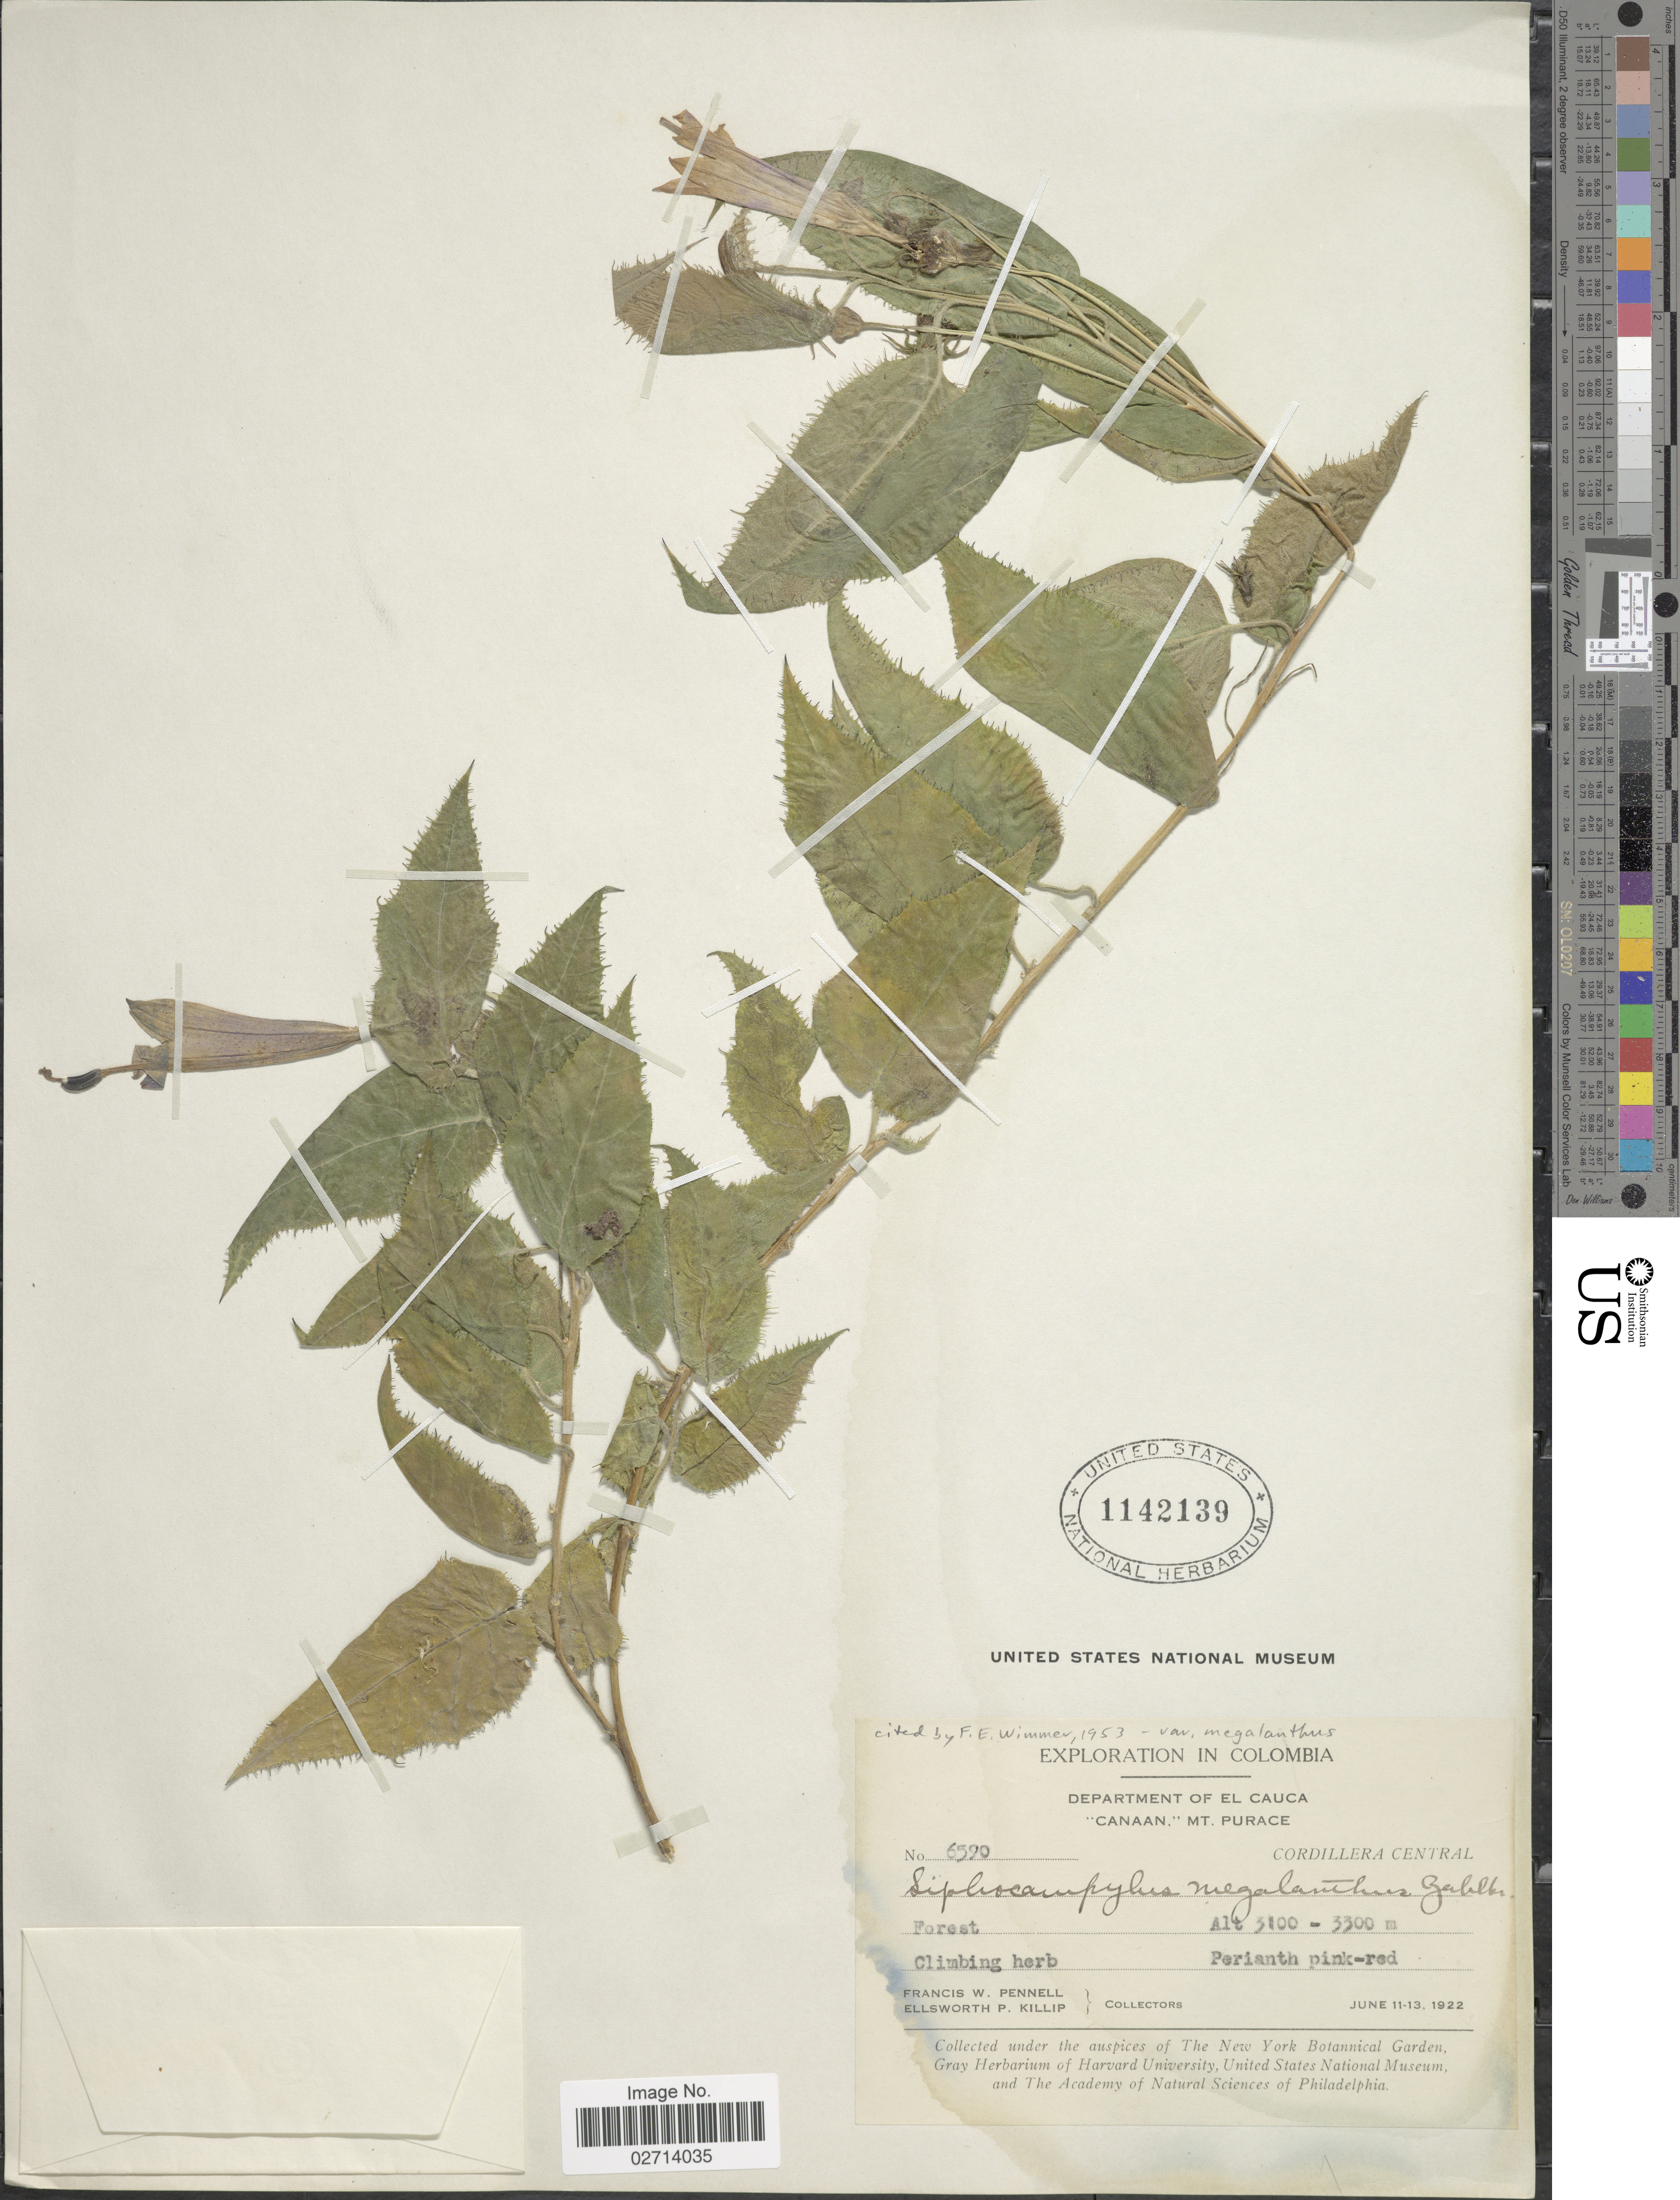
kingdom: Plantae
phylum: Tracheophyta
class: Magnoliopsida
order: Asterales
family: Campanulaceae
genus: Siphocampylus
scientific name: Siphocampylus megalanthus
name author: Zahlbr.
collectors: F. W. Pennell & E. P. Killip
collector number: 6590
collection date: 1922-06-11/1922-06-13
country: Colombia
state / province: Cauca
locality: Canaan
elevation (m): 3100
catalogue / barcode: US 1142139